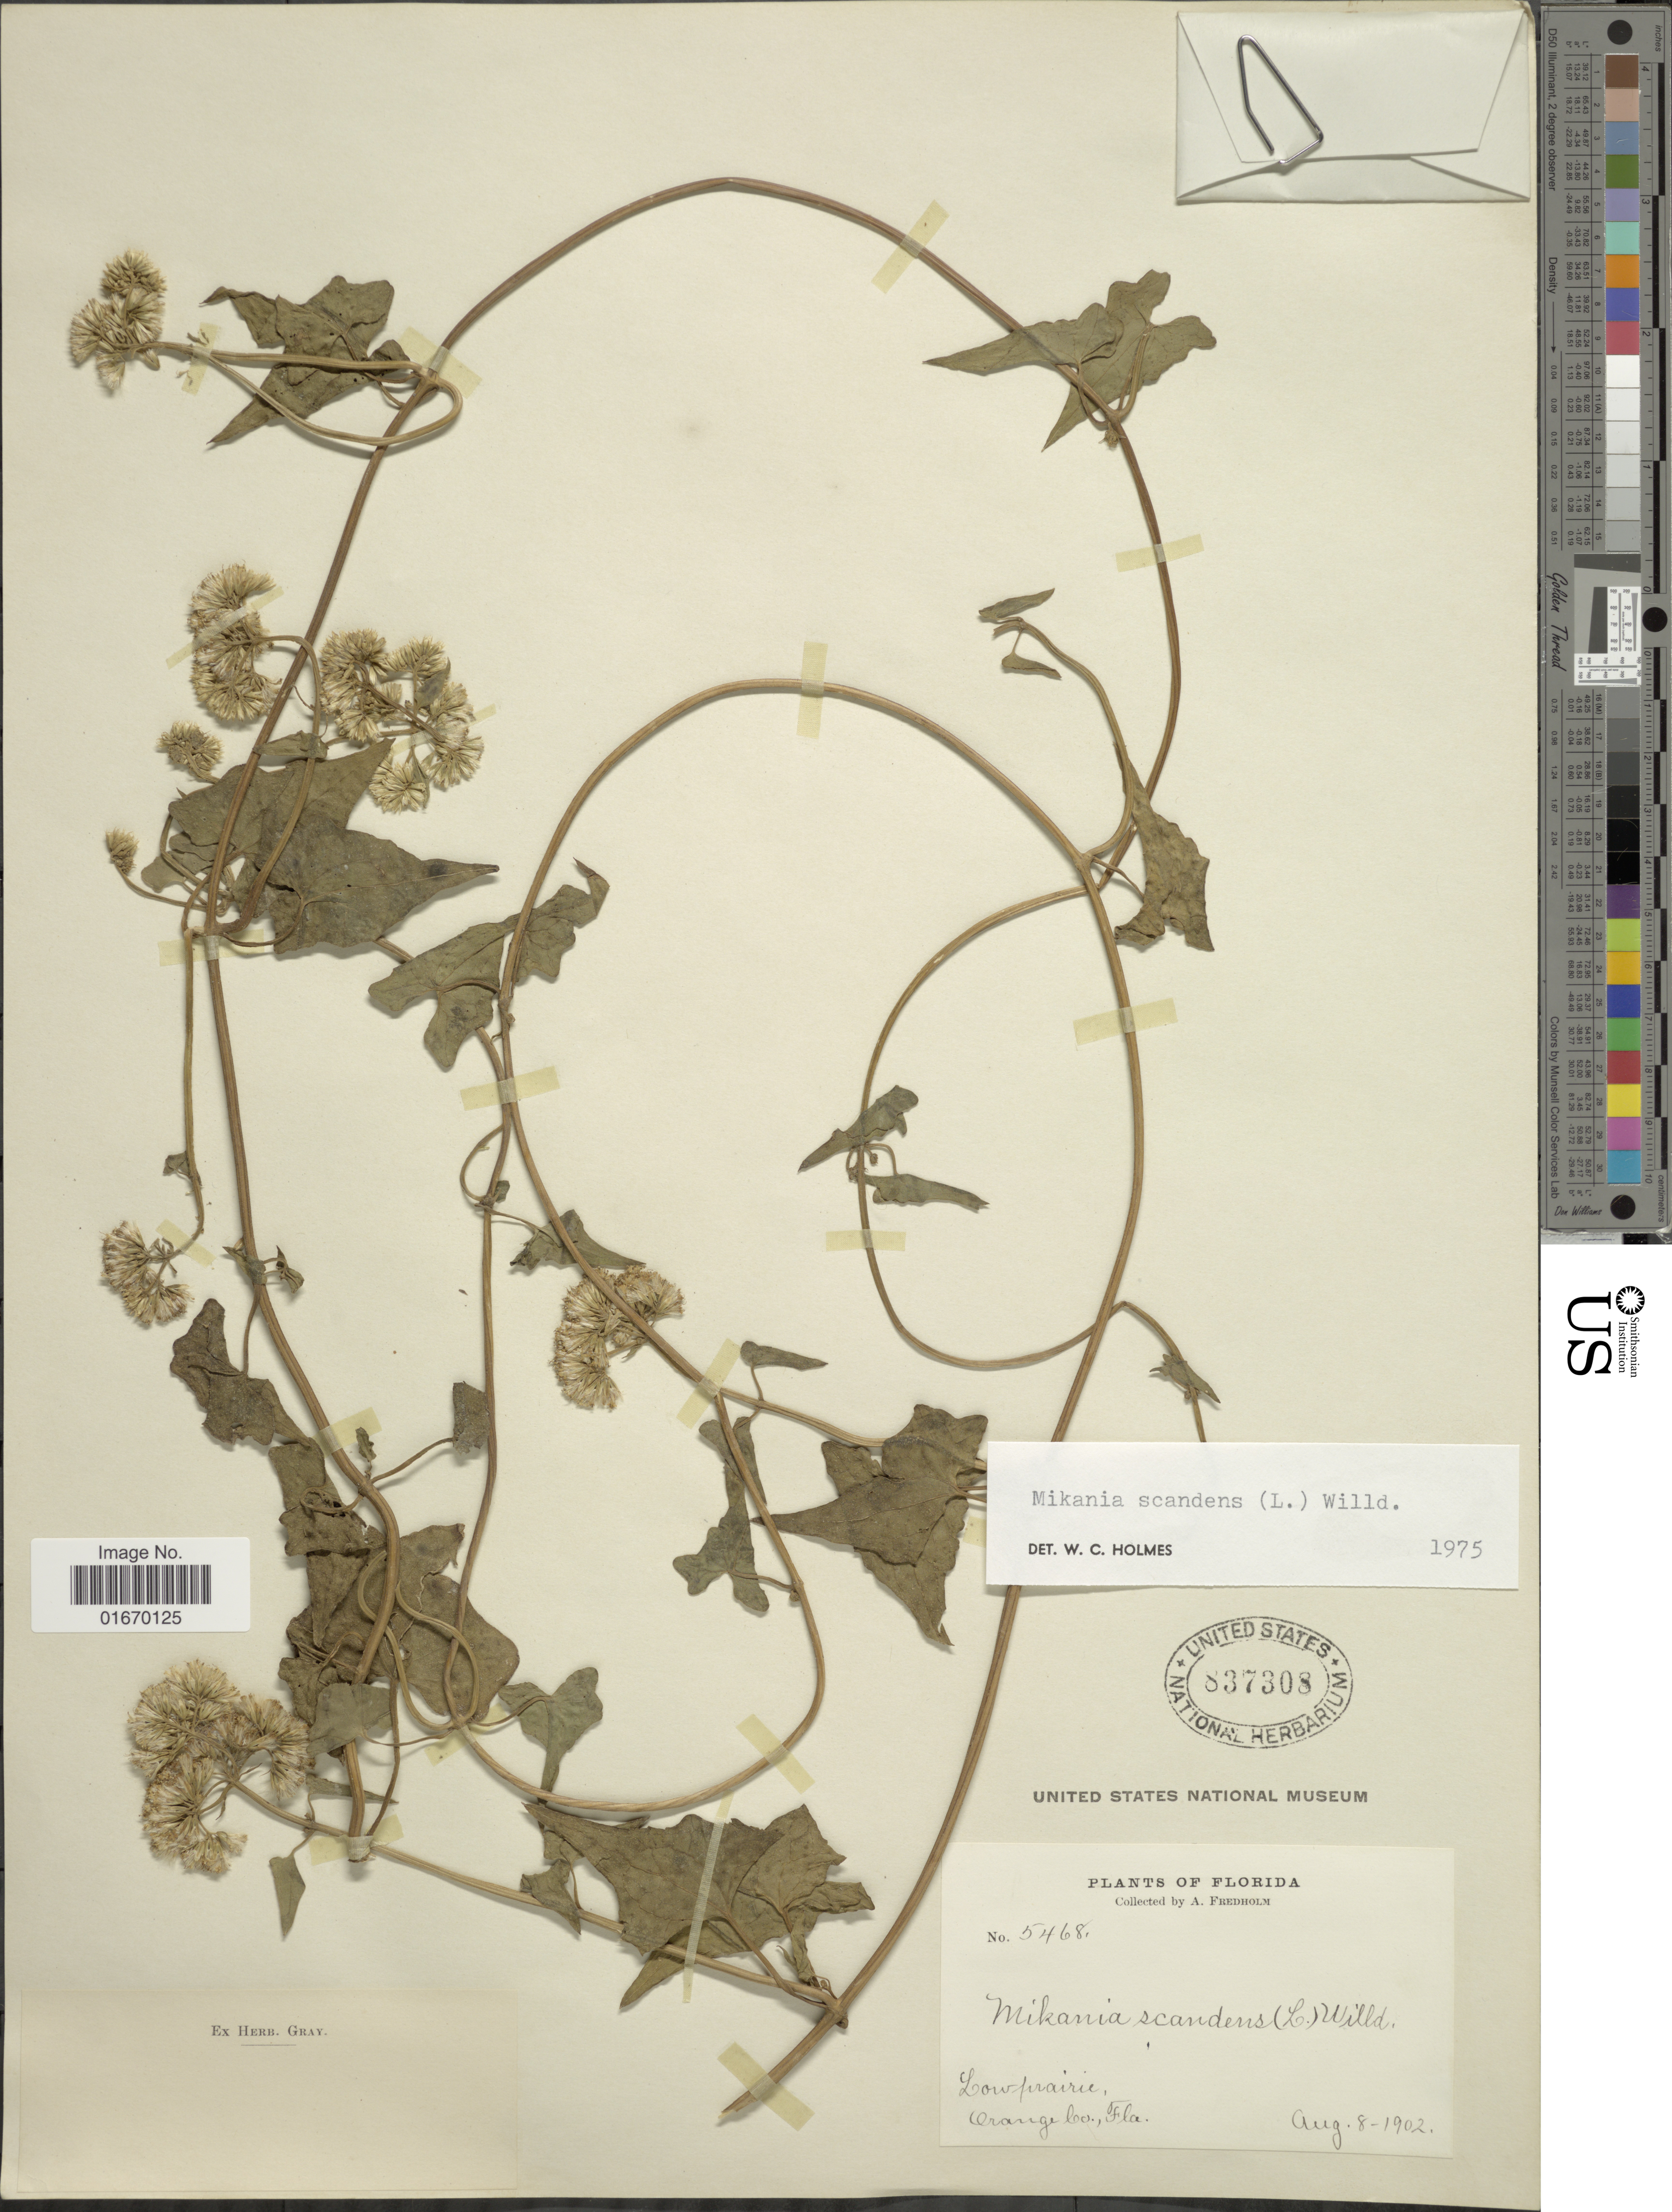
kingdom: Plantae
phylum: Tracheophyta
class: Magnoliopsida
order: Asterales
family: Asteraceae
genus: Mikania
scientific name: Mikania scandens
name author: (L.) Willd.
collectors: A. Fredholm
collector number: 5468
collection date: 1902-08-08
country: United States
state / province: Florida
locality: Orange Co., Fla.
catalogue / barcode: US 837308